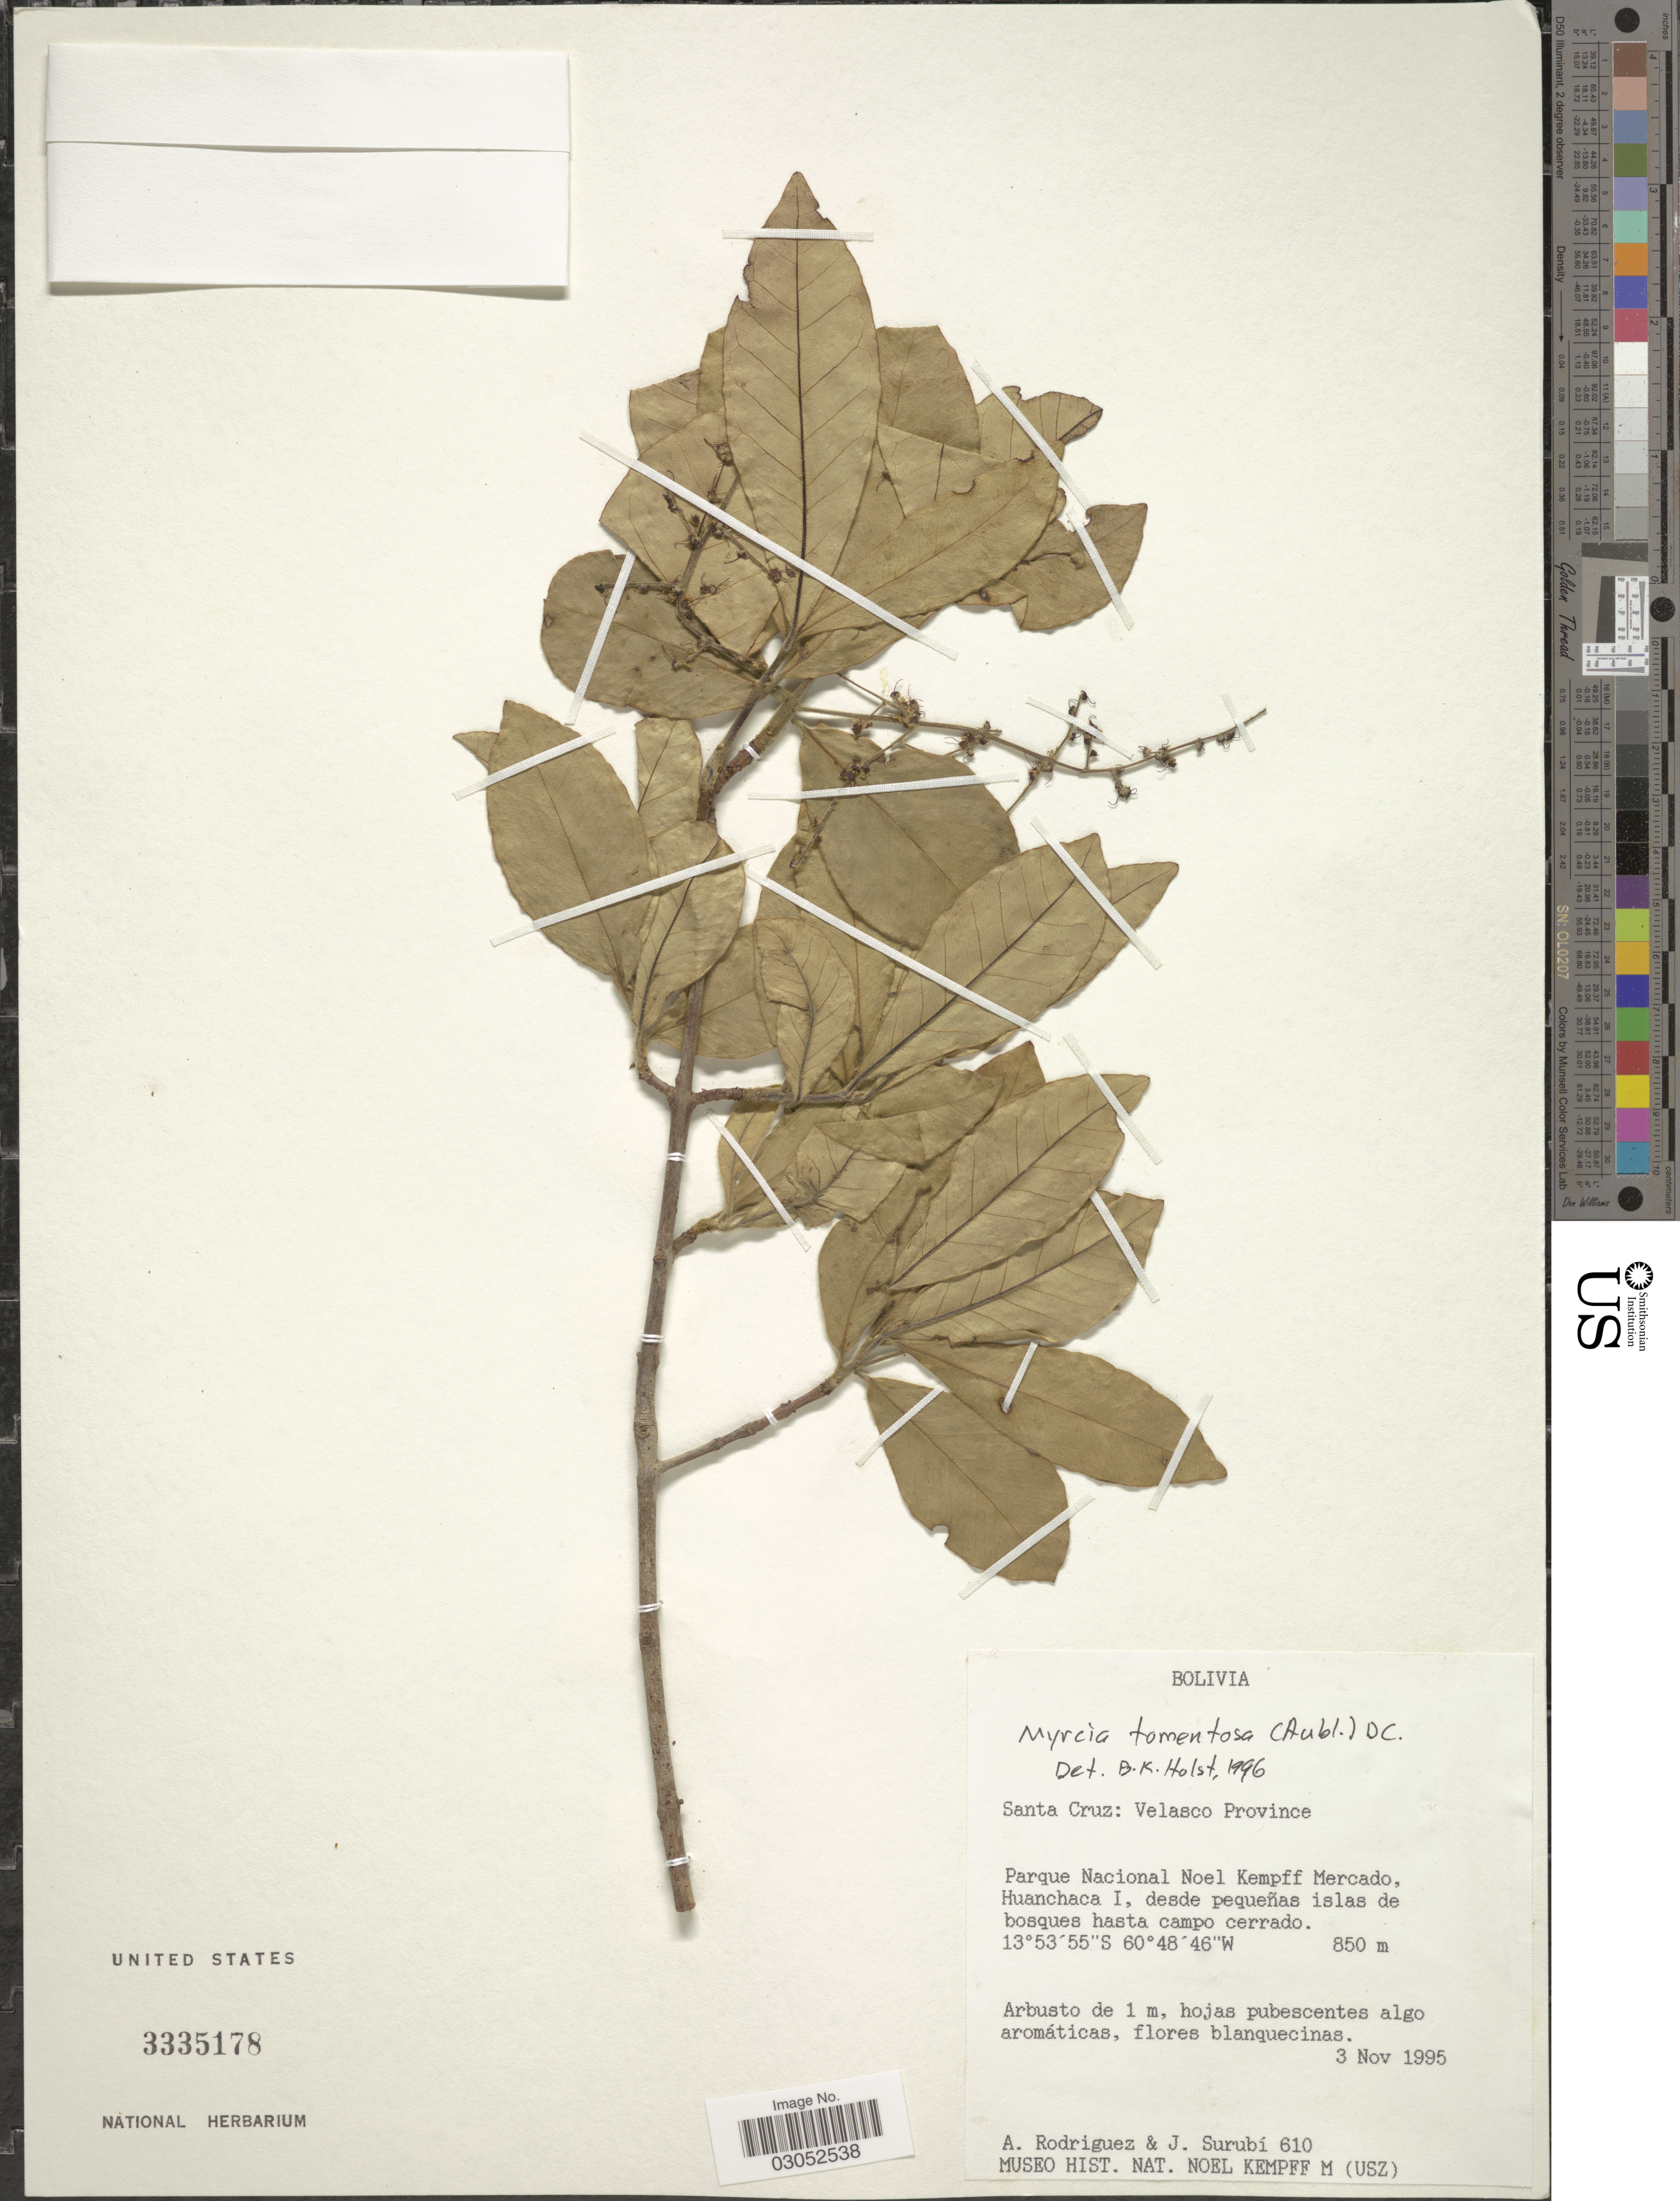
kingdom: Plantae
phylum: Tracheophyta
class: Magnoliopsida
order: Myrtales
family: Myrtaceae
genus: Myrcia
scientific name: Myrcia tomentosa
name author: (Aubl.) DC.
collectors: A. Rodriguez & J. Surubí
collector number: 610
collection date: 1995-11-03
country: Bolivia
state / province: Santa Cruz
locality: Santa Cruz: Velasco Province. Parque Nacional Noel Kempff Mercado, Huanchaca I, desde pequeñas islas de bosques hasta campo cerrado.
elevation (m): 850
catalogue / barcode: US 3335178